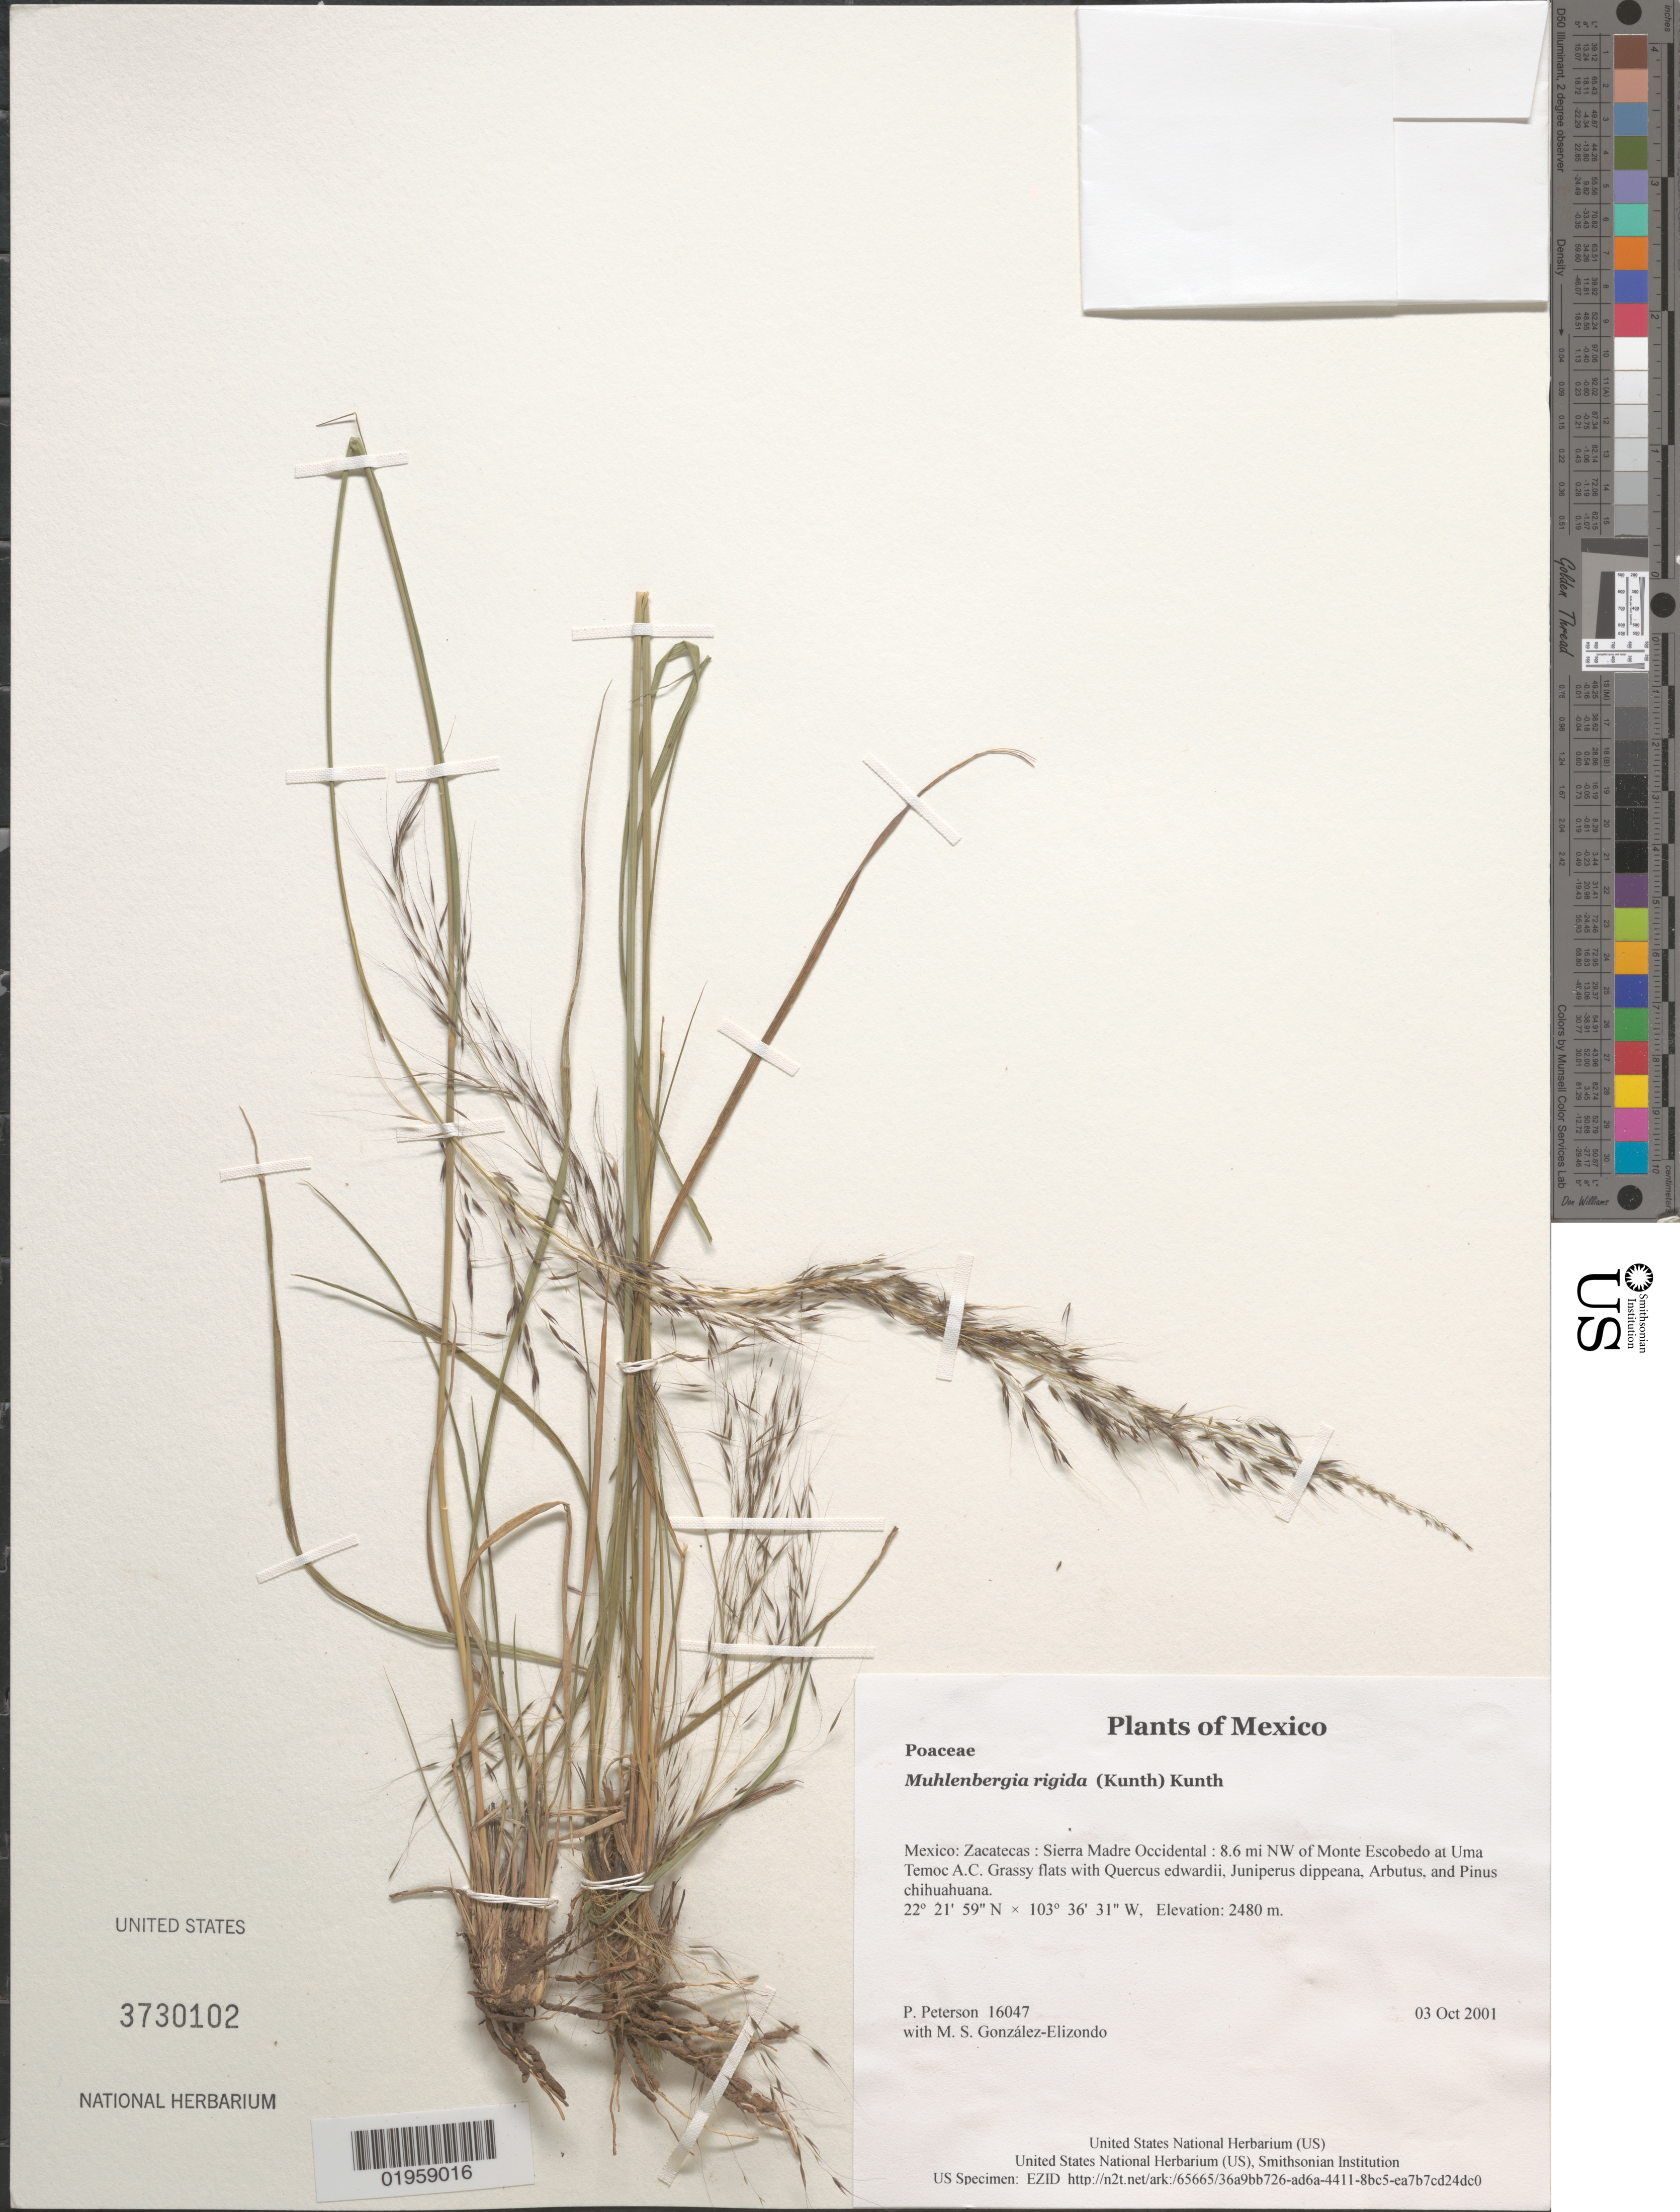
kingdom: Plantae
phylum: Tracheophyta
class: Liliopsida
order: Poales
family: Poaceae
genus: Muhlenbergia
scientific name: Muhlenbergia rigida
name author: (Kunth) Kunth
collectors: P. M. Peterson & M. S. González-Elizondo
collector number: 16047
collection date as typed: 03 Oct 2001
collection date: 2001-10-03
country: Mexico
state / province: Zacatecas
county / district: Sierra Madre Occidental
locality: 8.6 mi NW of Monte Escobedo at Uma Temoc A.C. Grassy flats with Quercus edwardii, Juniperus dippeana, Arbutus, and Pinus chihuahuana.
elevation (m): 2480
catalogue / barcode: US 3730102